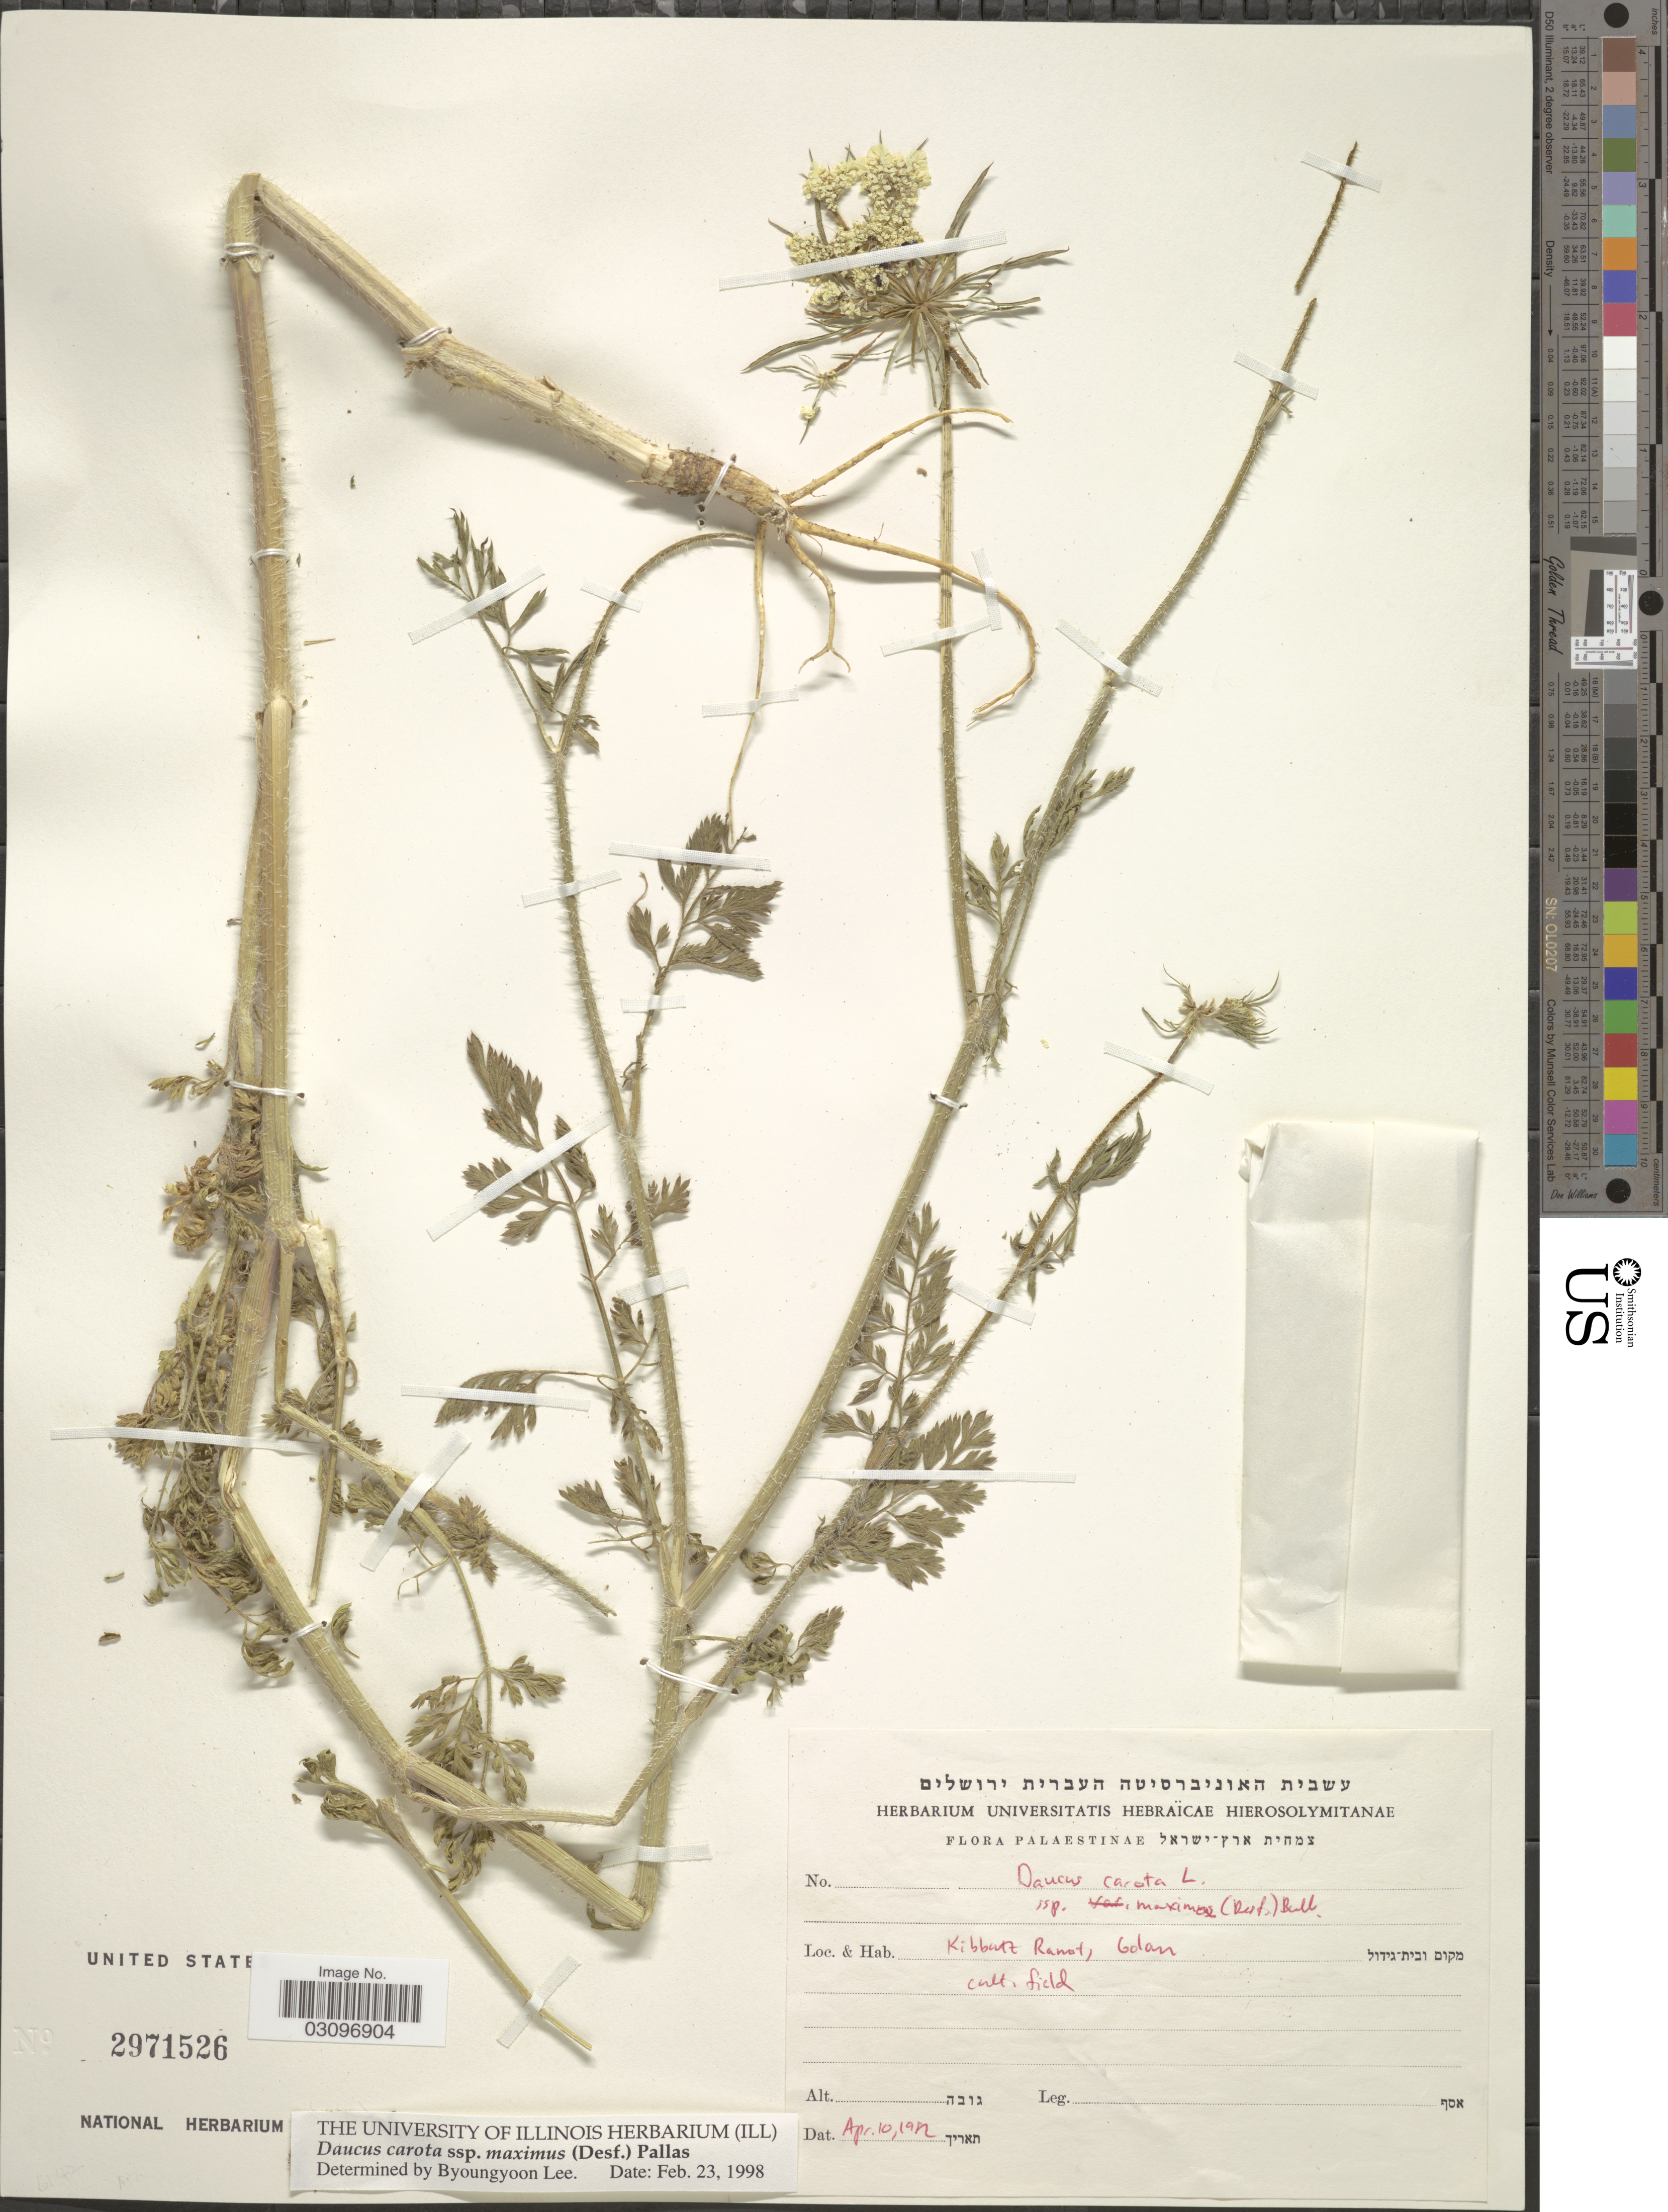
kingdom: Plantae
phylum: Tracheophyta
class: Magnoliopsida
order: Apiales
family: Apiaceae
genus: Daucus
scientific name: Daucus carota subsp. maximus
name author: (Desf.) Ball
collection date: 1982-04-10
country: Israel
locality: Palaestinae. Kibbutt, Ranot, Golan.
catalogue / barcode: US 2971526